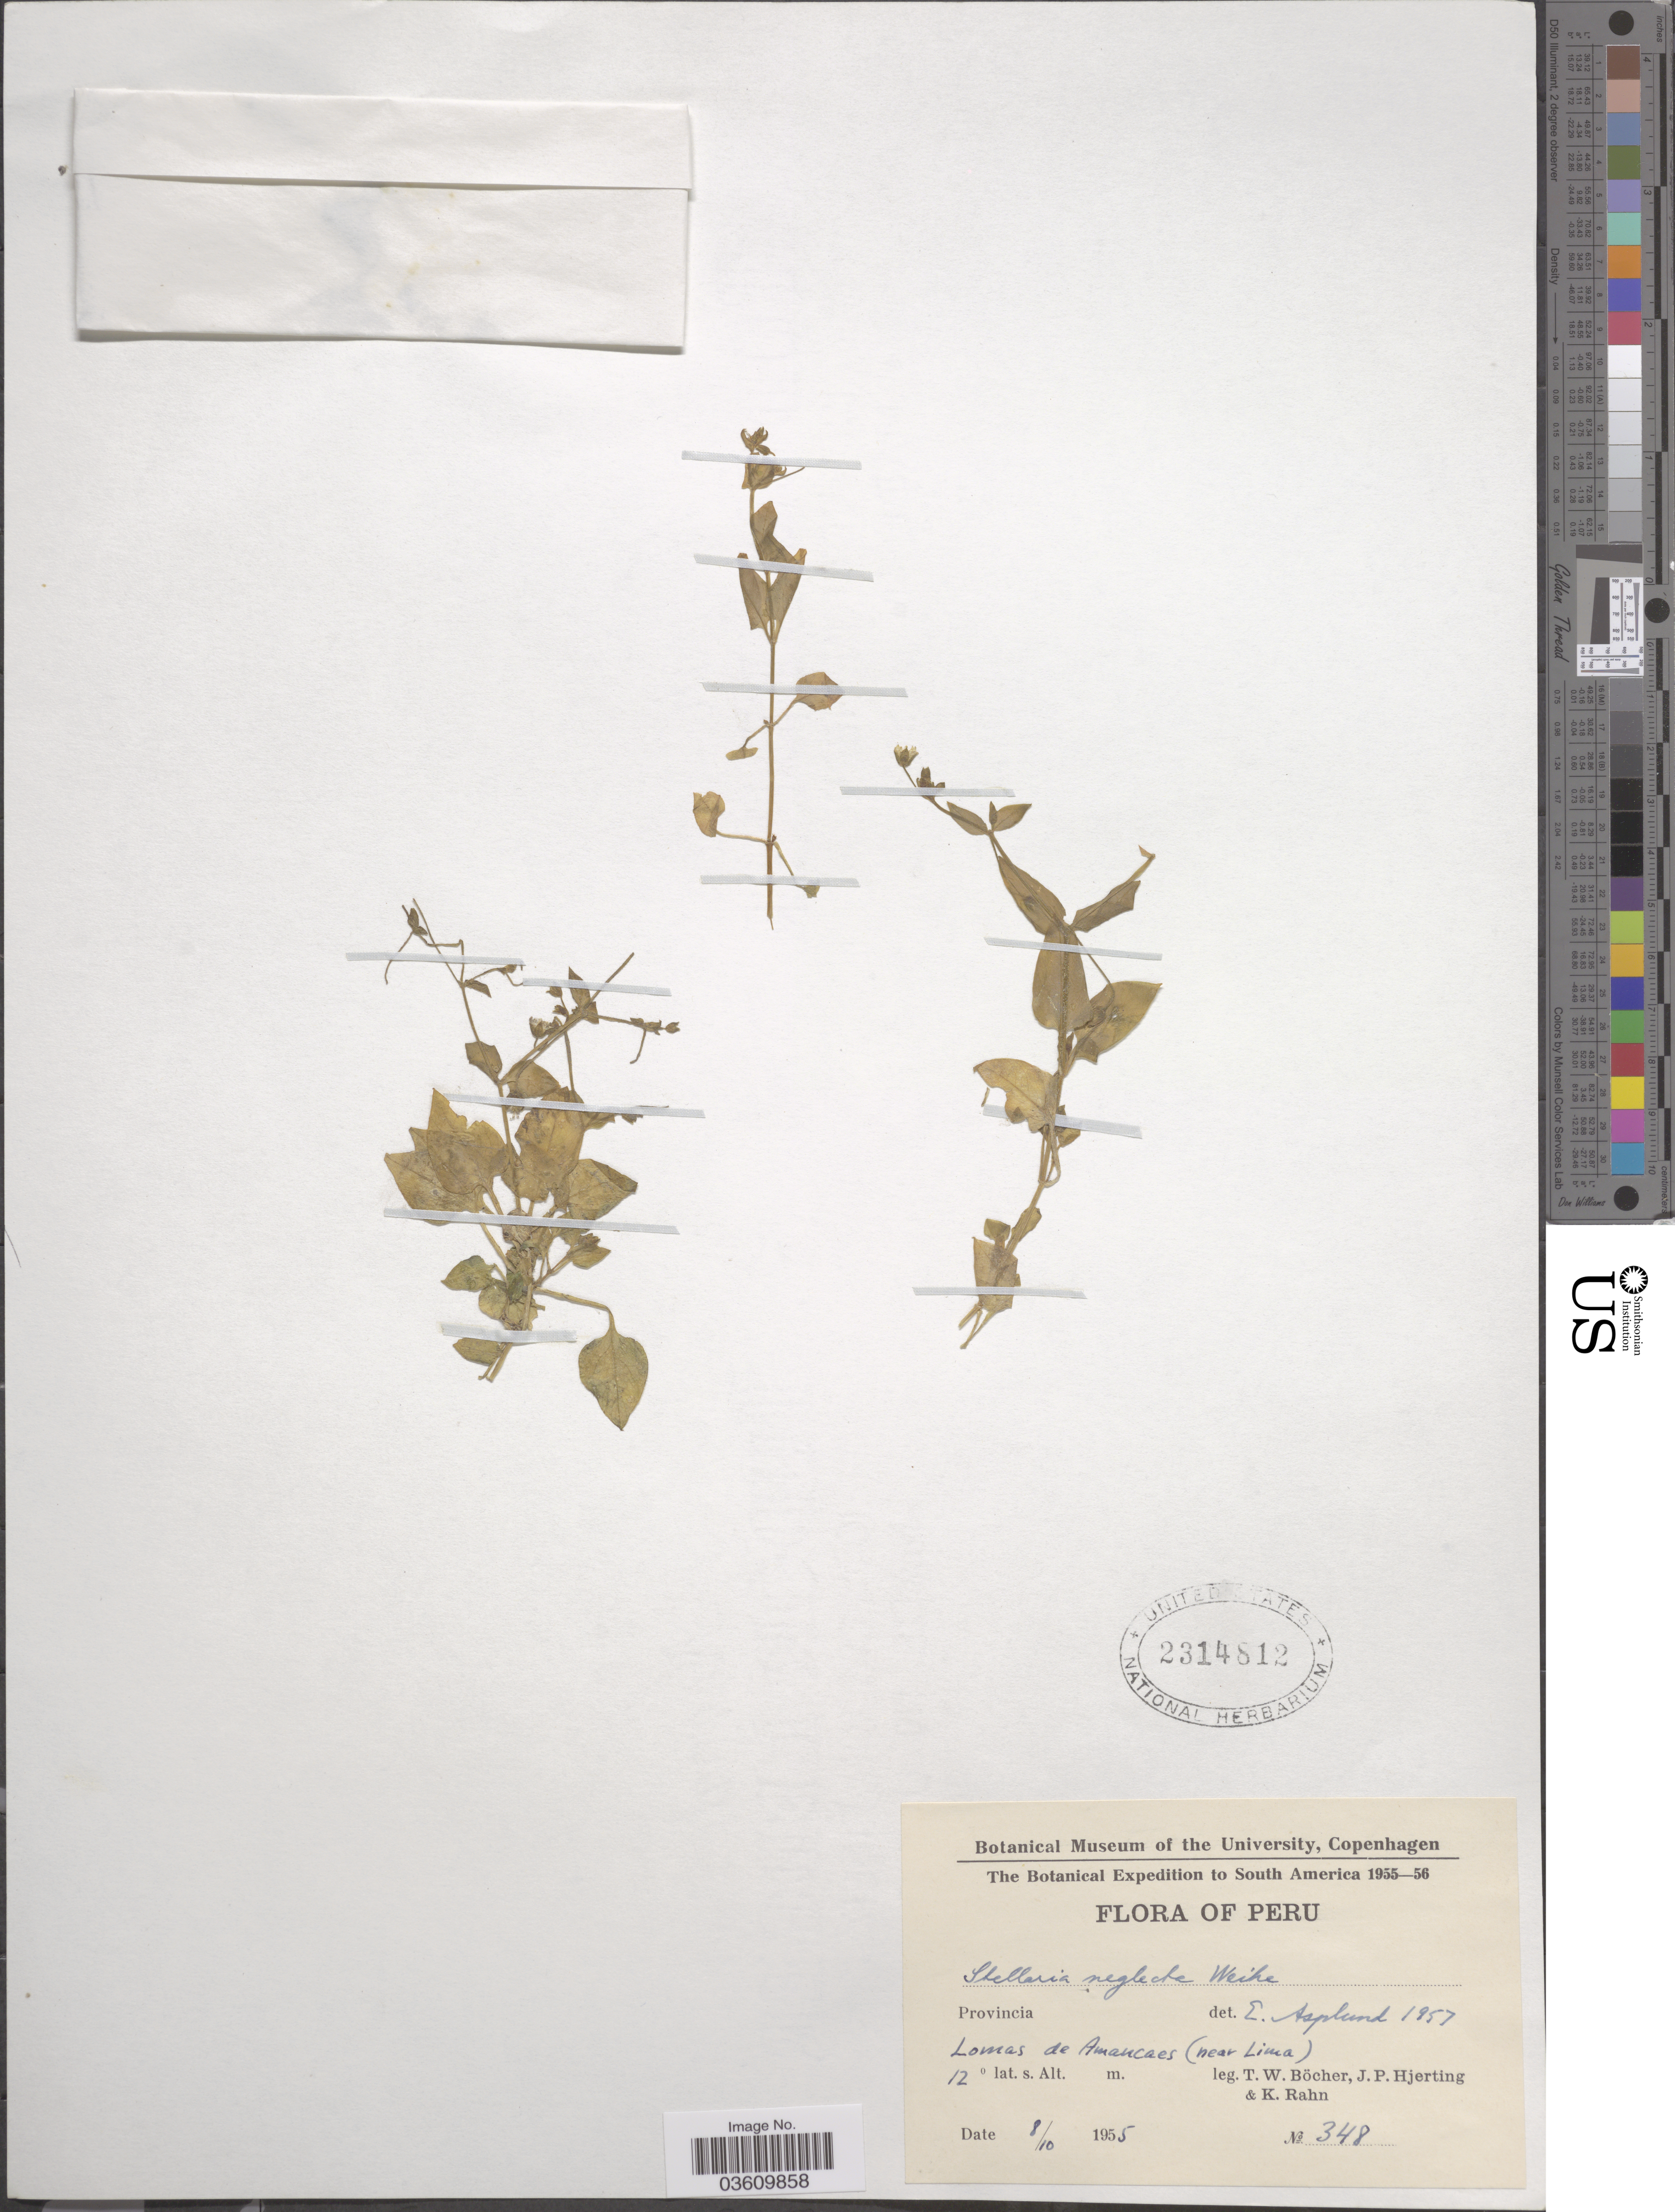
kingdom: Plantae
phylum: Tracheophyta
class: Magnoliopsida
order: Caryophyllales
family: Caryophyllaceae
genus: Stellaria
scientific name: Stellaria neglecta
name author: Weihe ex Williams & Fingerh.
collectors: T. Böcher, J. P. Hjerting & K. Rahn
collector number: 348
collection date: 1955-10-08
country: Peru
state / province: Lima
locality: Lomas de Amancaes (near Lima).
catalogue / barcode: US 2314812